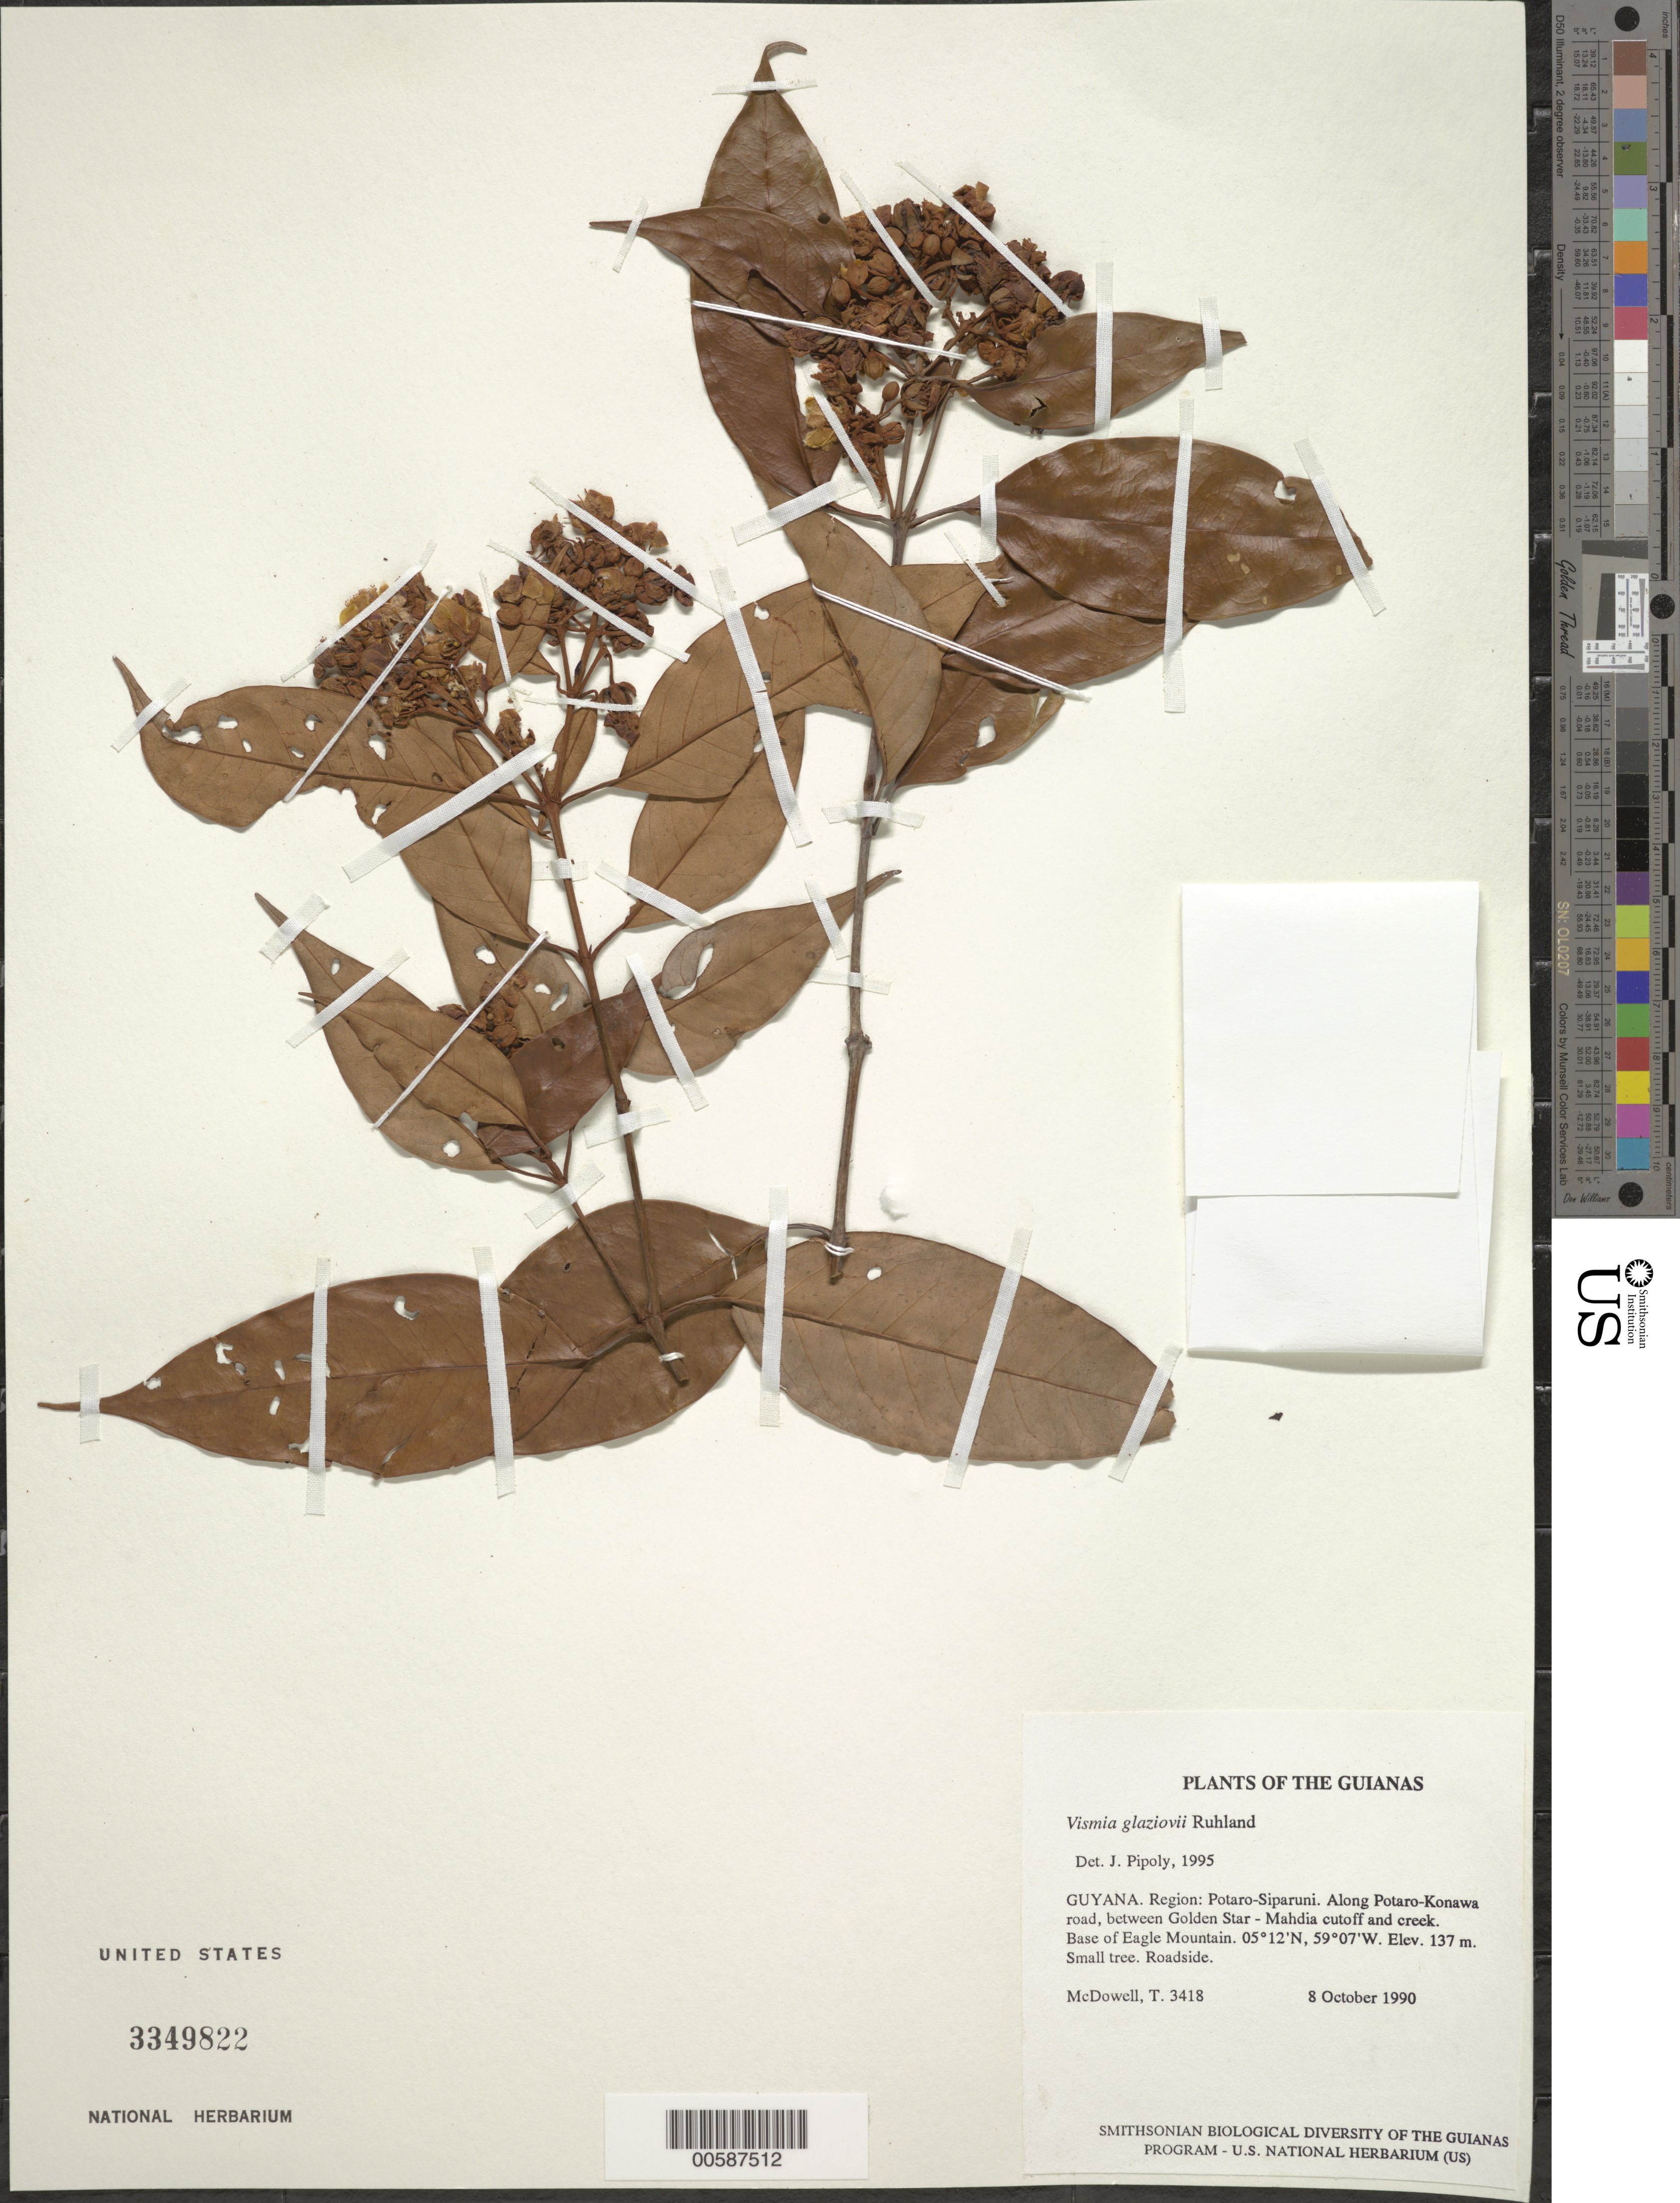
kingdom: Plantae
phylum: Tracheophyta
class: Magnoliopsida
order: Malpighiales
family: Hypericaceae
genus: Vismia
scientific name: Vismia glaziovii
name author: Ruhland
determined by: Pipoly, J. J., III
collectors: T. McDowell & D. Gopaul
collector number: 3418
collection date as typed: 8 October 1990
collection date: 1990-10-08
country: Guyana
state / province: Potaro-Siparuni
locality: Along Potaro-Konawa road, between Golden Star - Mahdia cutoff and creek. Base of Eagle Mountain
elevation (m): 137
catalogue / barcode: US 3349822